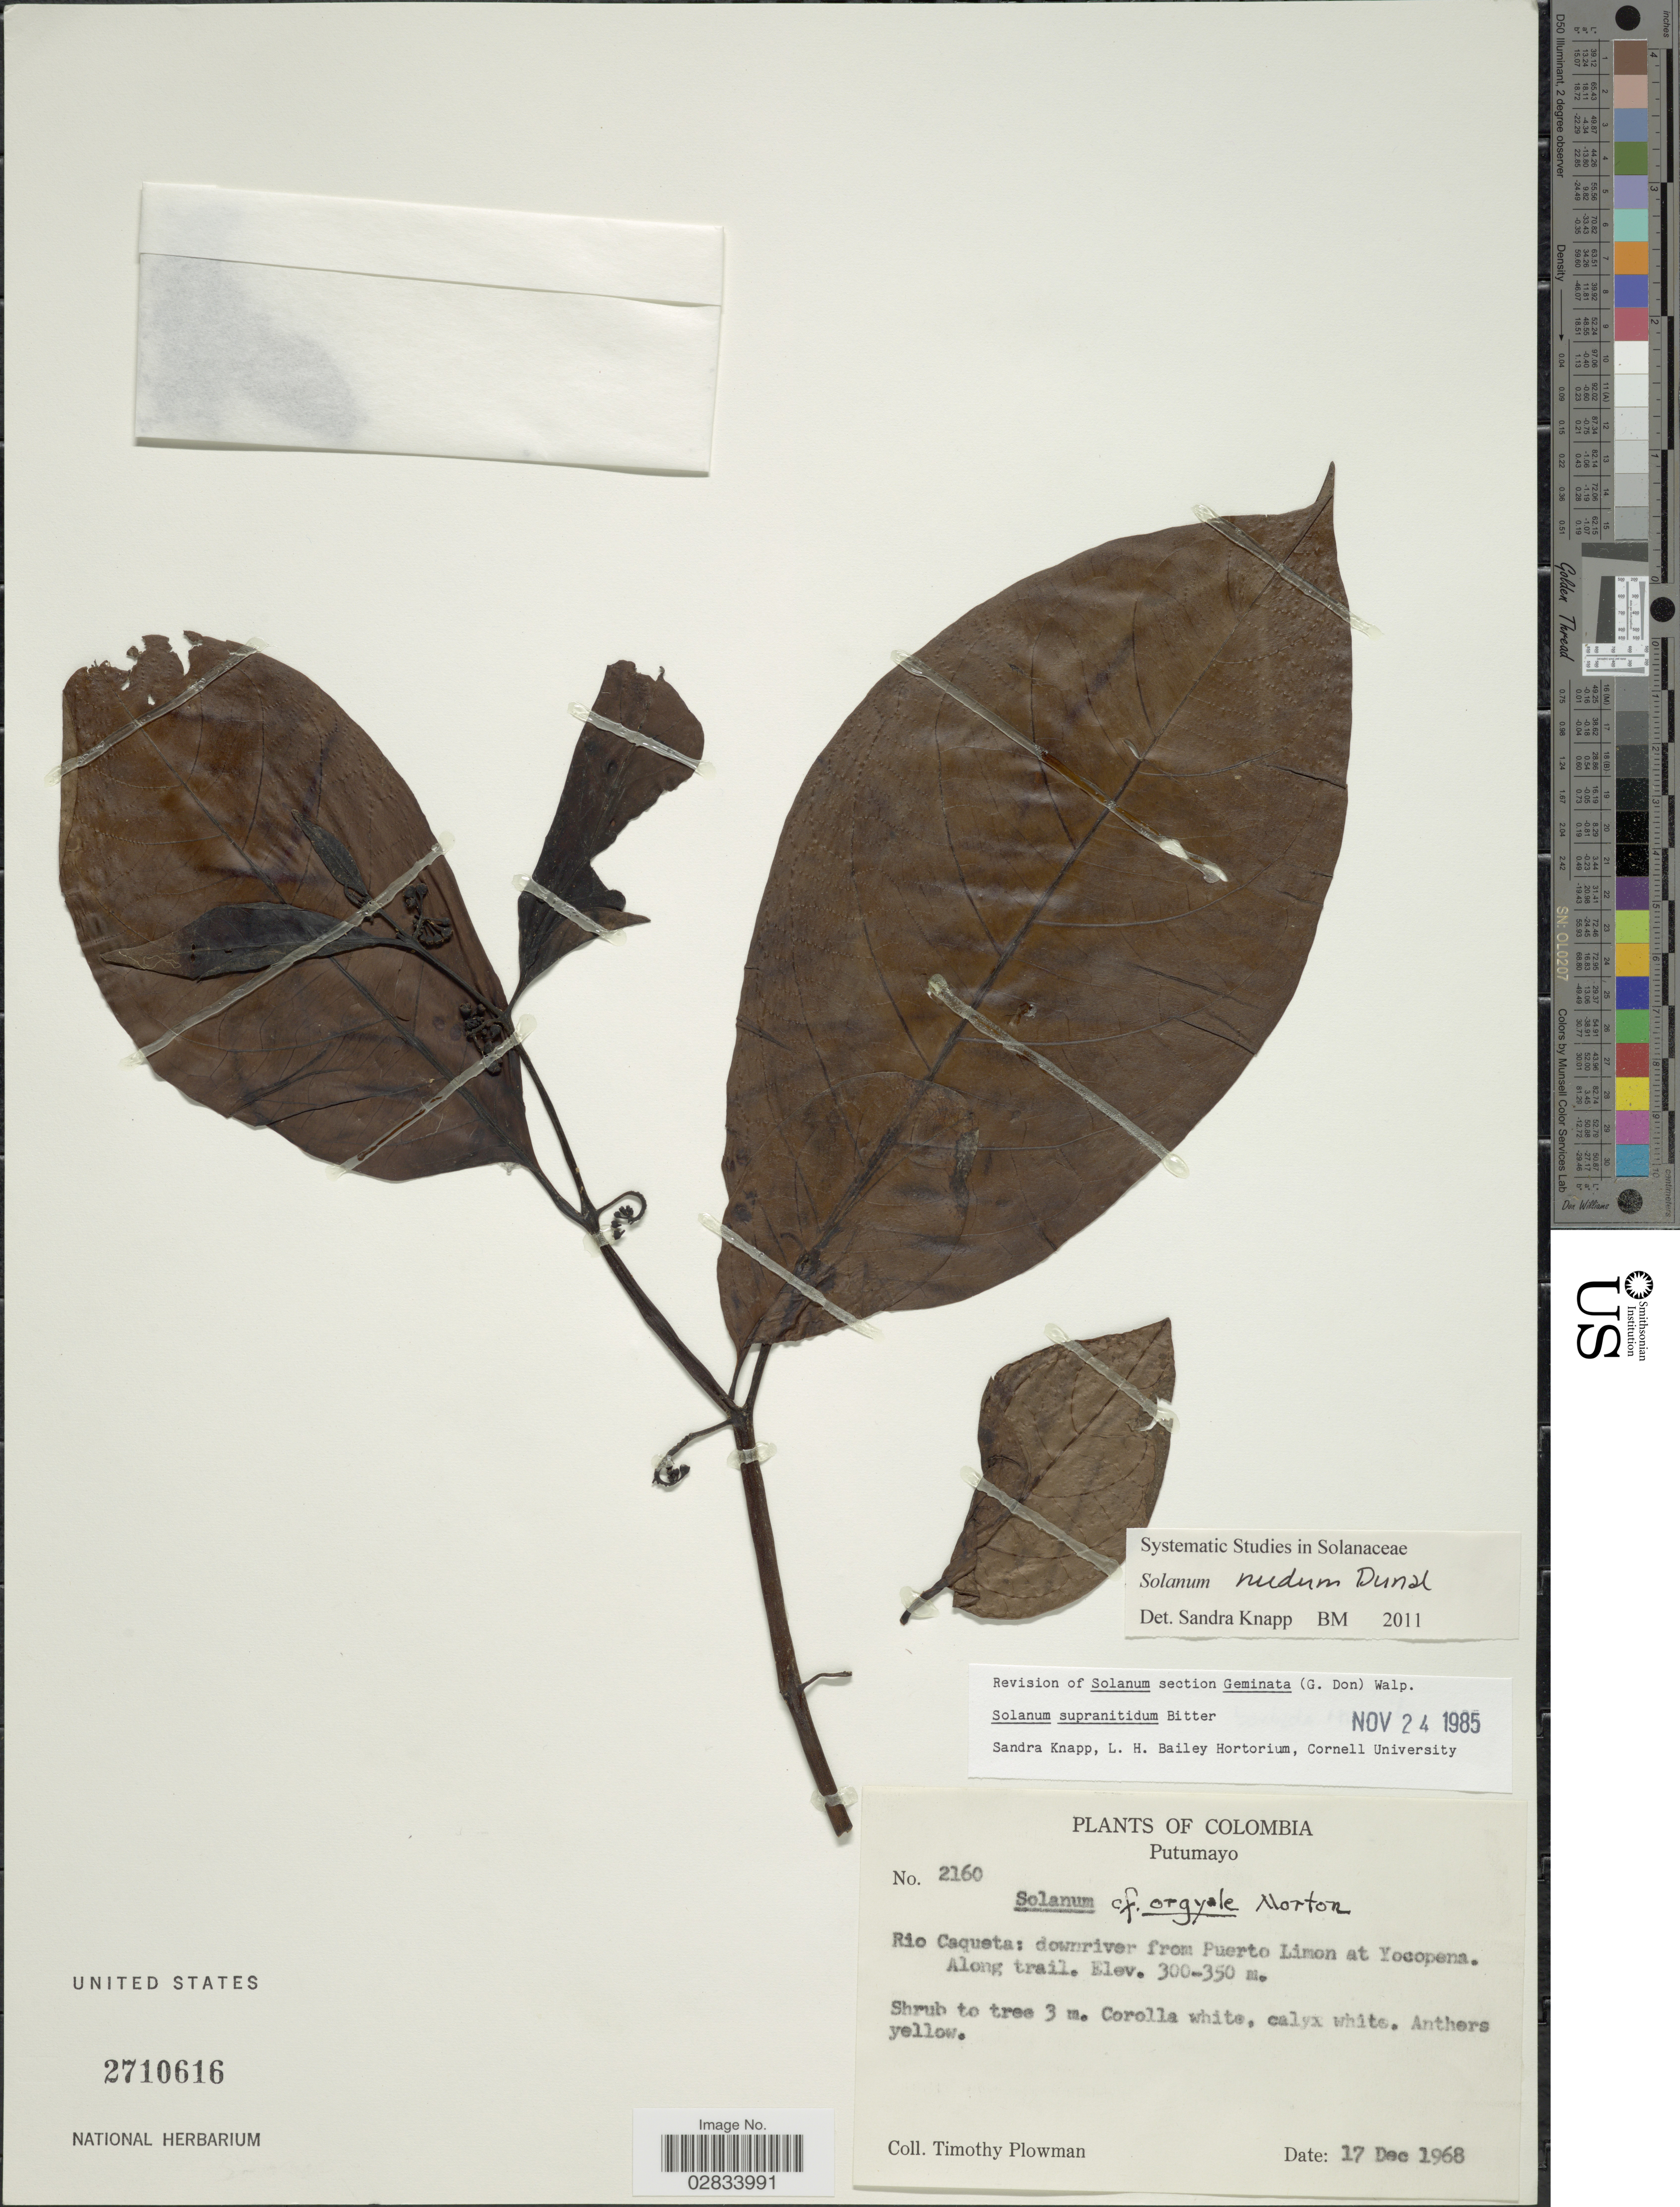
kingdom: Plantae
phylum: Tracheophyta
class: Magnoliopsida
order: Solanales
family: Solanaceae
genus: Solanum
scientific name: Solanum nudum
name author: Dunal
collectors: T. Plowman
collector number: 2160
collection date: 1968-12-17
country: Colombia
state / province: Putumayo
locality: Rio Caqueta: downriver from Puerto Limon at Yocopena, Along trail.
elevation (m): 300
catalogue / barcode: US 2710616